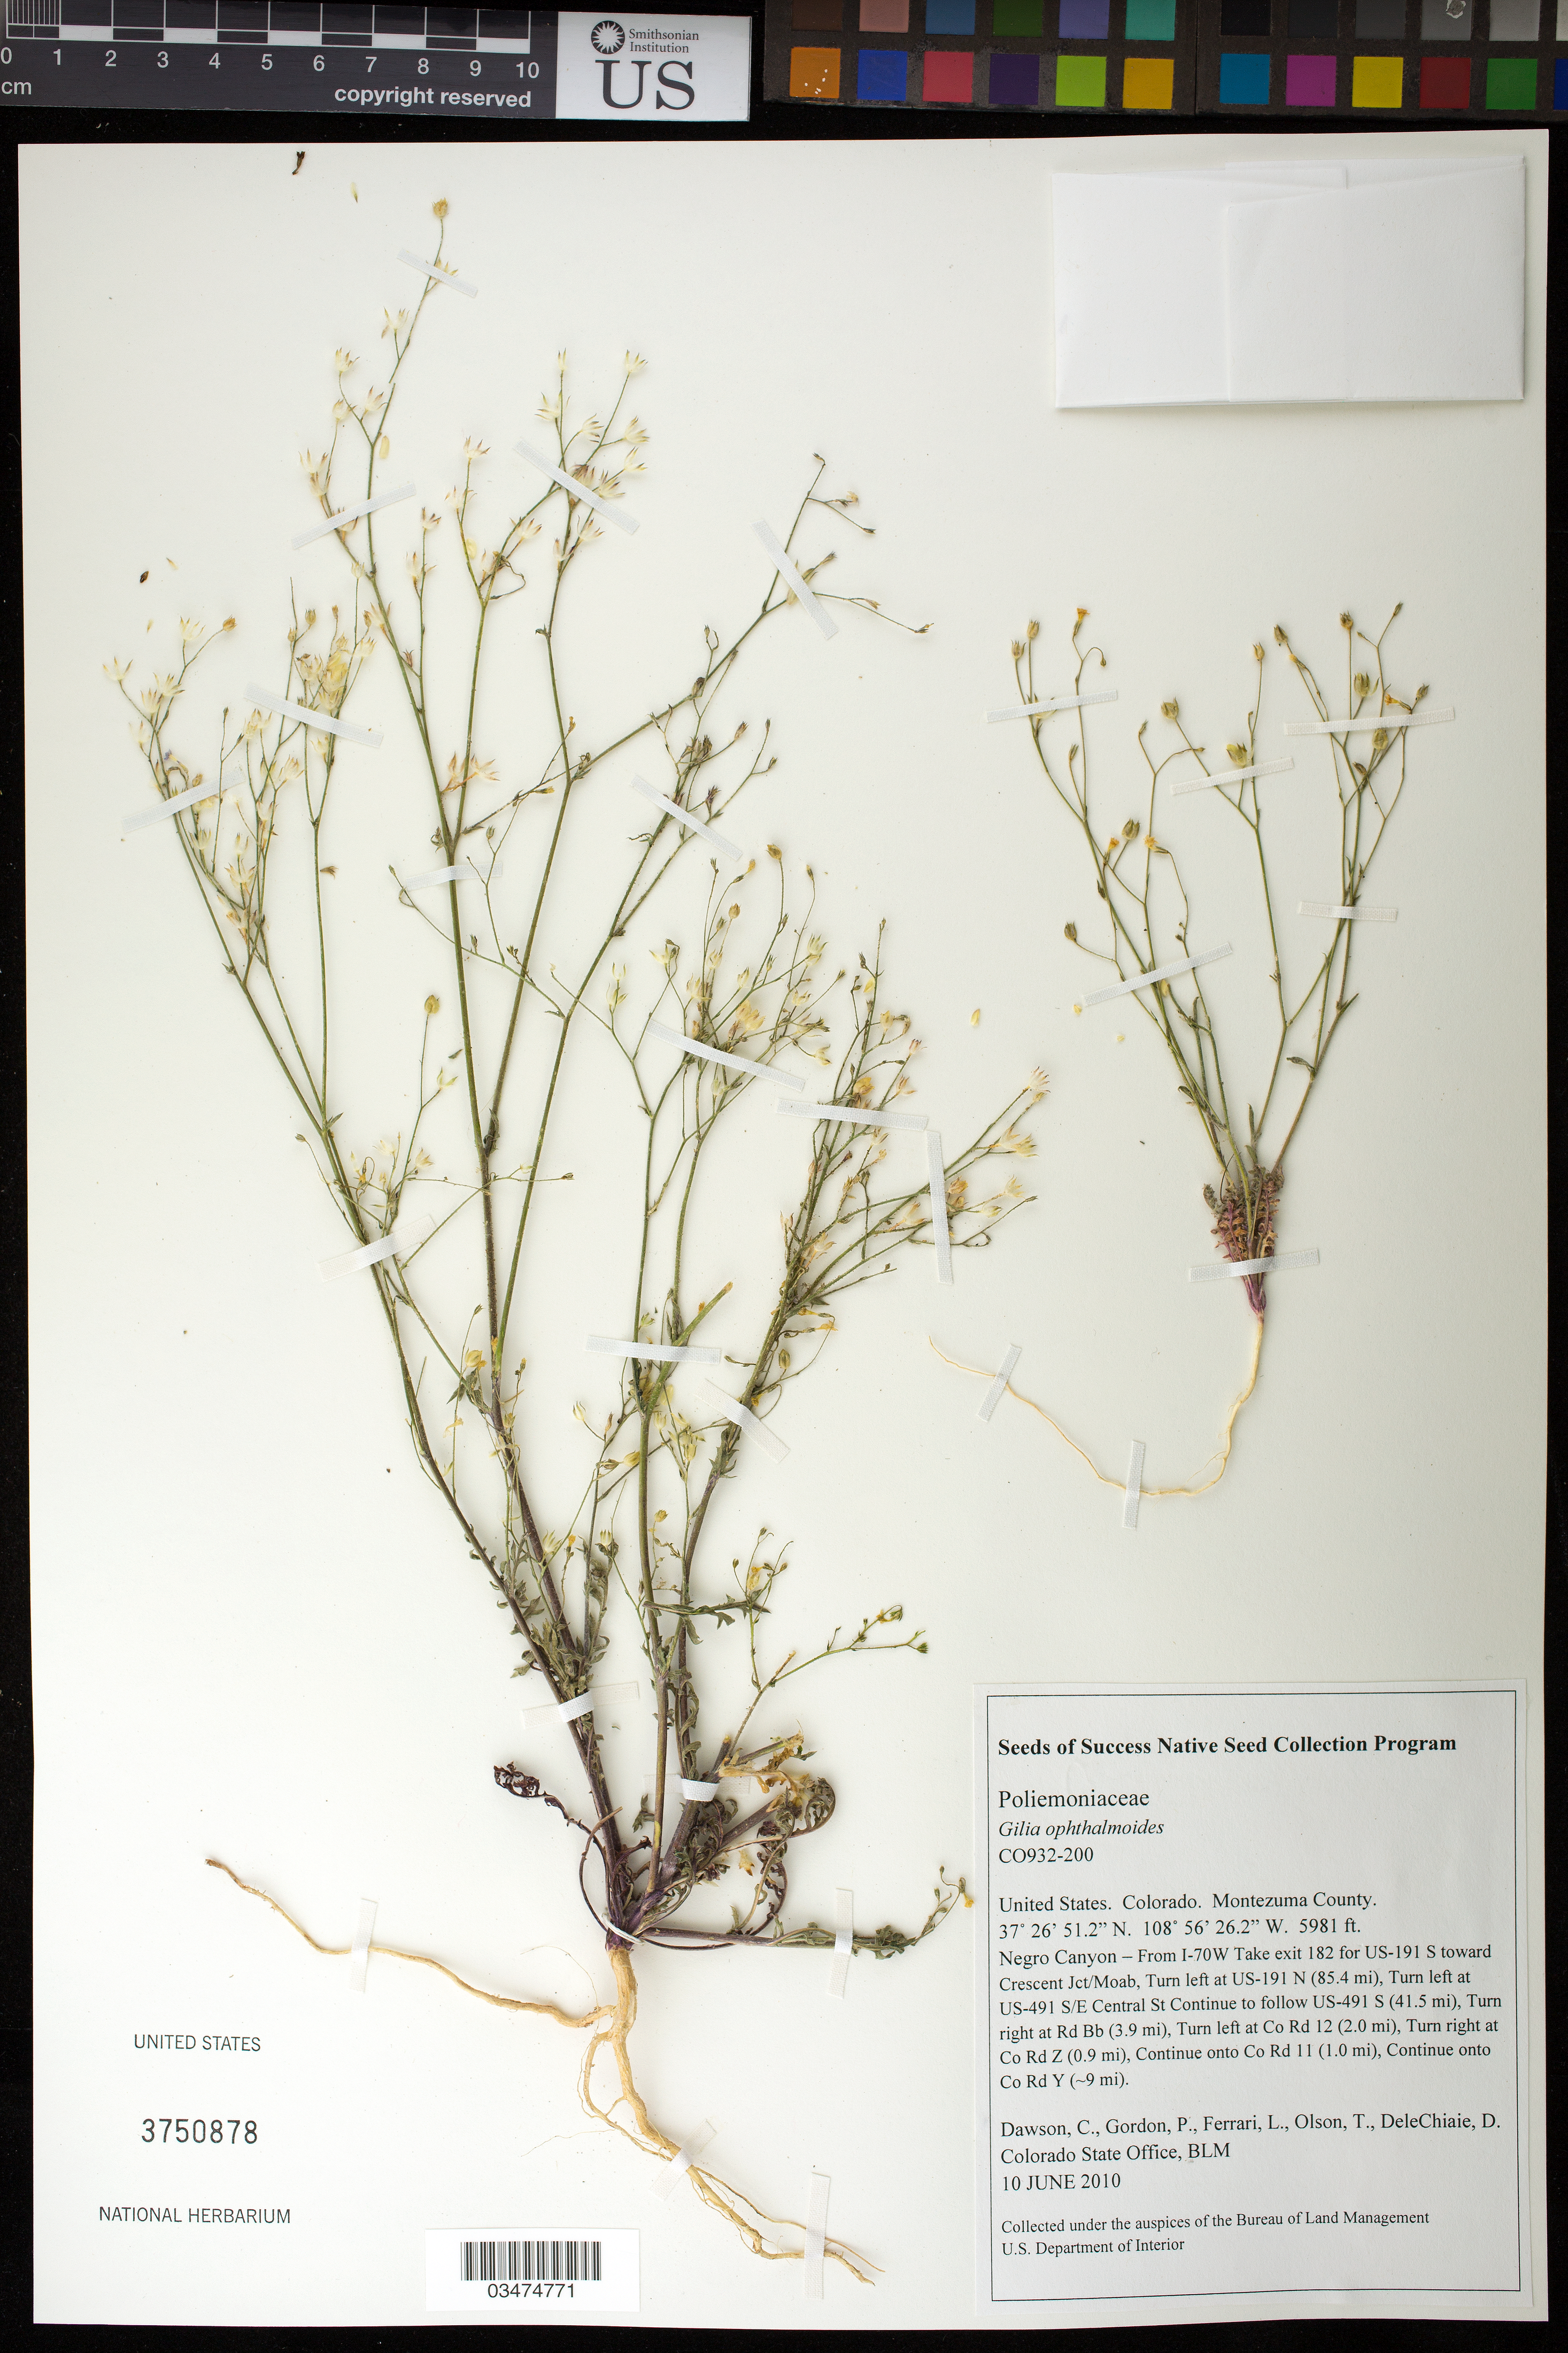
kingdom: Plantae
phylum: Tracheophyta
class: Magnoliopsida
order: Ericales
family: Polemoniaceae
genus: Gilia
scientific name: Gilia ophthalmoides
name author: Brand in Engl.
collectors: C. Dawson, P. Gordon, L. Ferrari, T. Olson & D. DeleChiaie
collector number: CO932-200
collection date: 2010-06-10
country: United States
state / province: Colorado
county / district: Montezuma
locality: Negro Canyon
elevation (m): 1823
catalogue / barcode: US 3750878